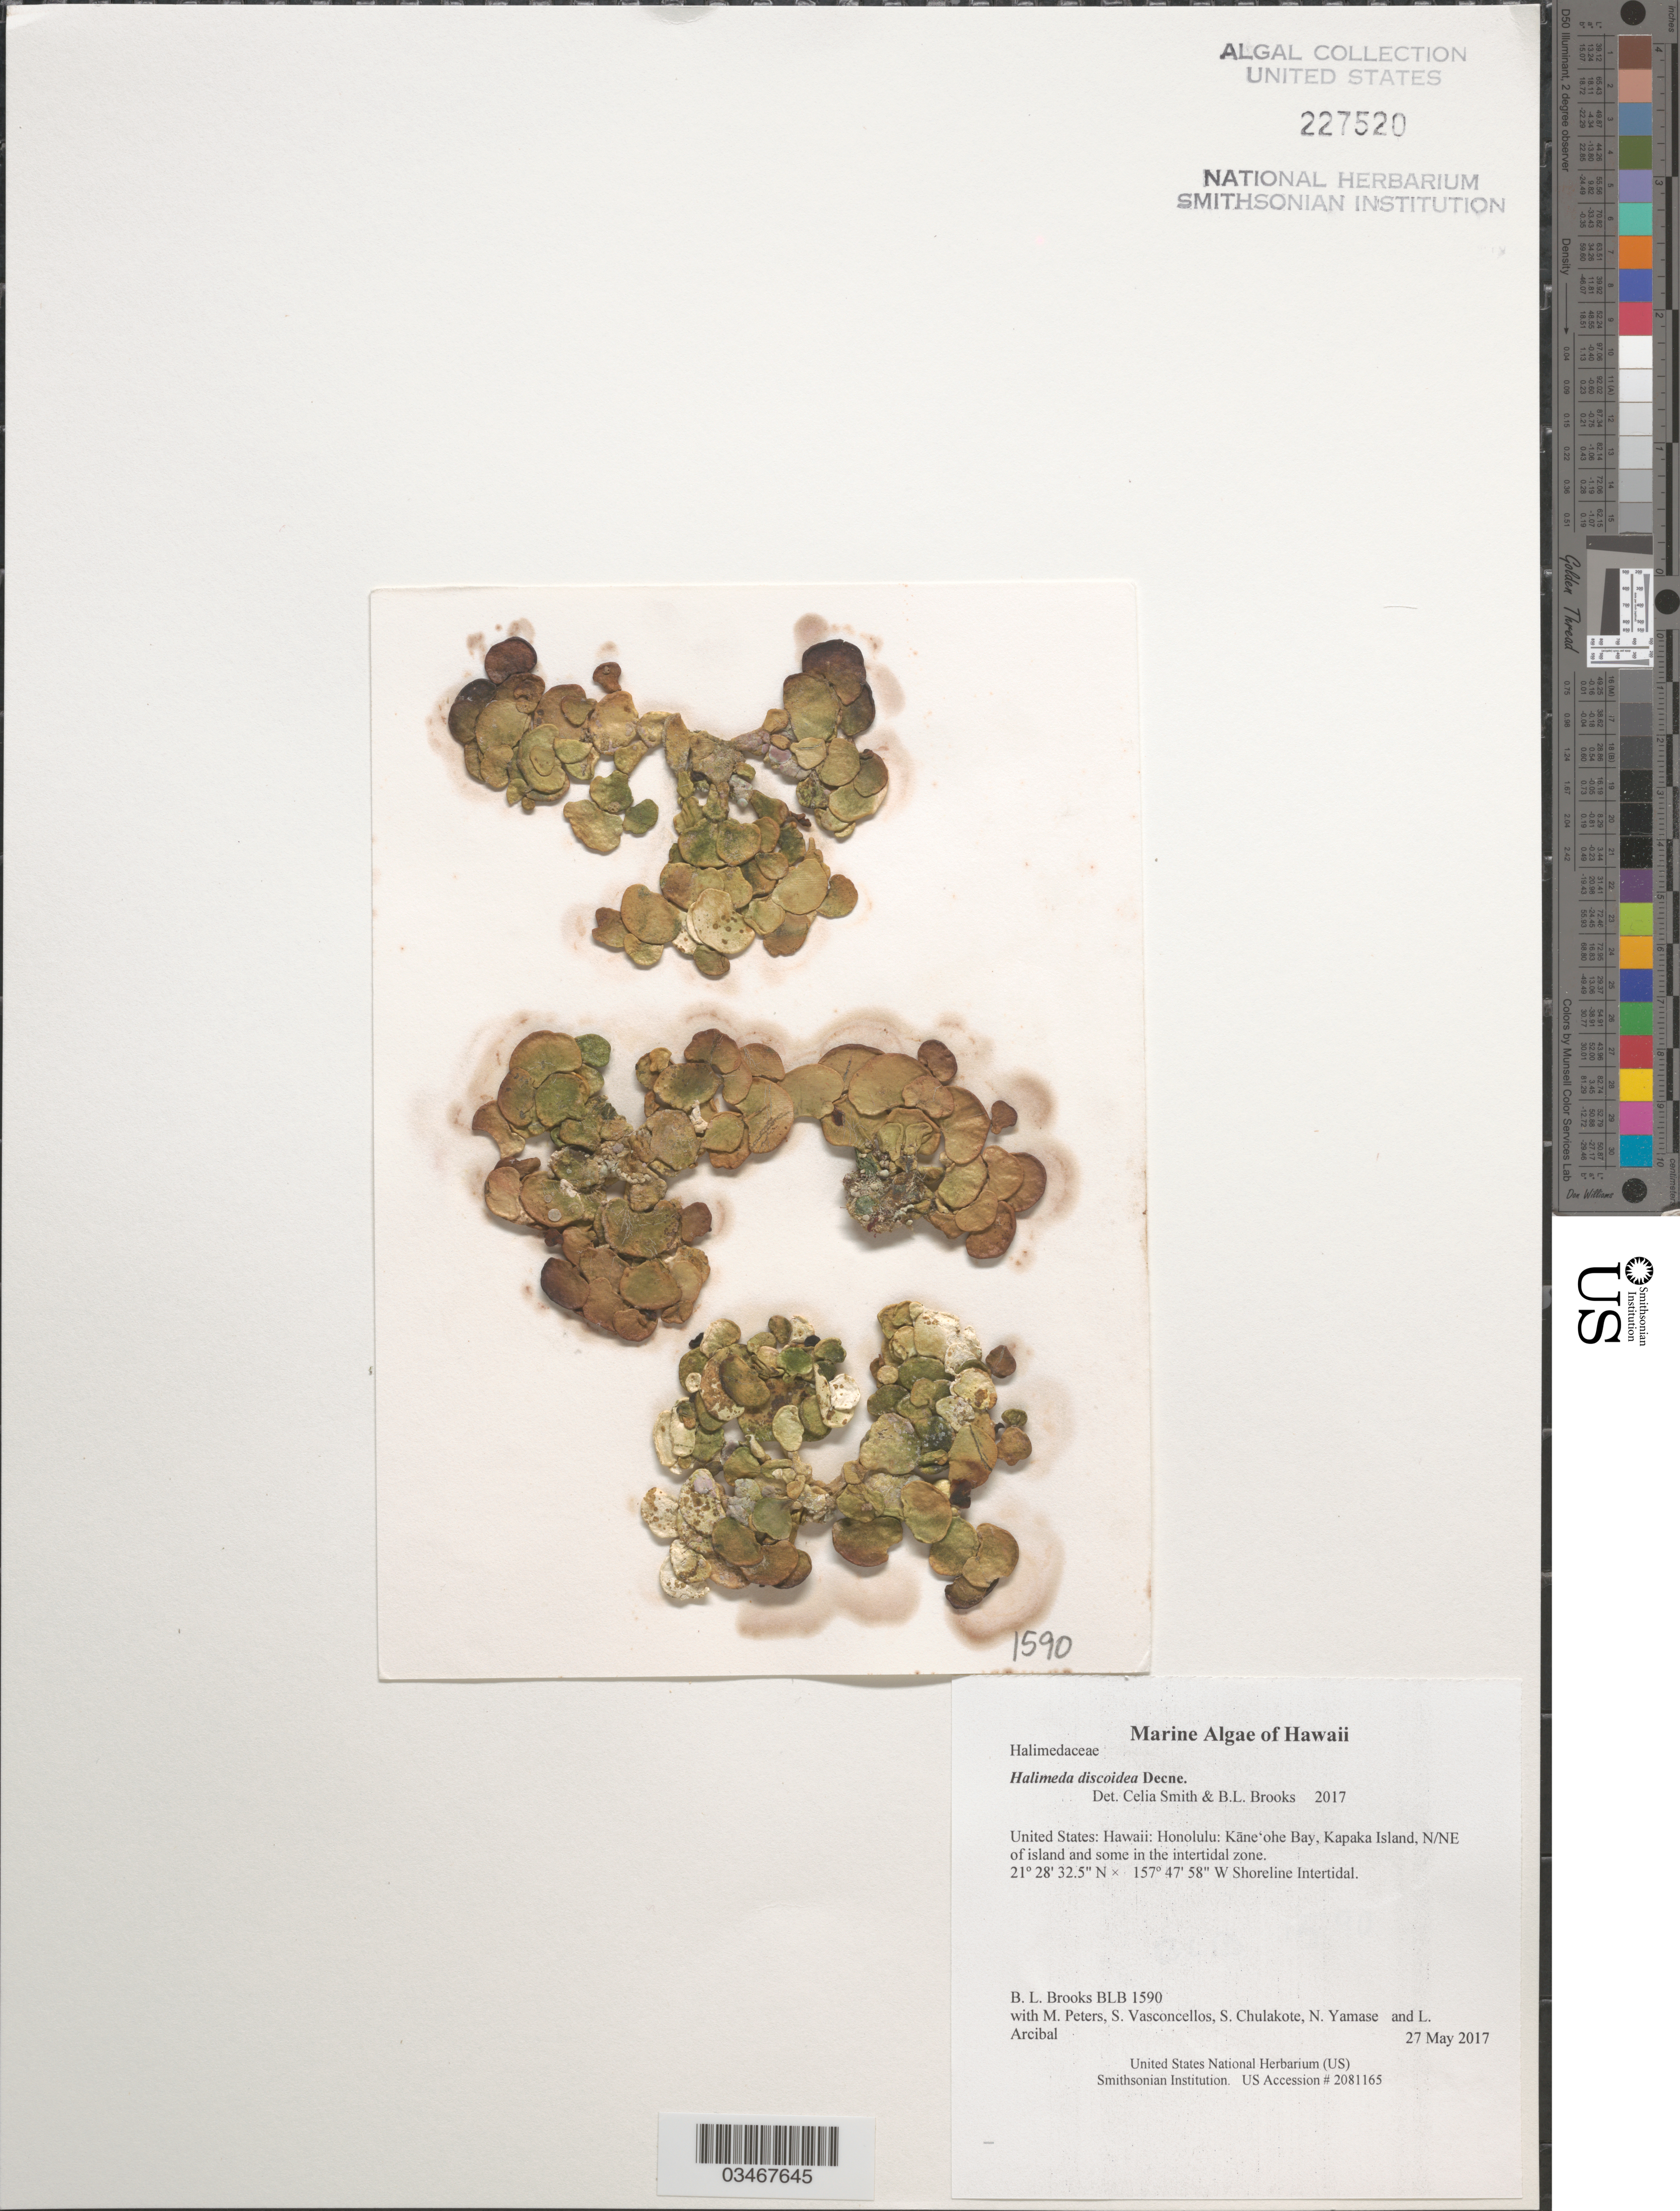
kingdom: Plantae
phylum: Chlorophyta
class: Ulvophyceae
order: Bryopsidales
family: Halimedaceae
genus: Halimeda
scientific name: Halimeda discoidea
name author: Decne.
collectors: B. Brooks, M. Peters, S. Vasconcellos, S. Chulakote & et al.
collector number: BLB 1590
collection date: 2017-05-27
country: United States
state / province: Hawaii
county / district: Honolulu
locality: Honolulu: Kāne'ohe Bay, Kapaka Island, N/NE of island and some in the intertidal zone.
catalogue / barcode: US 227520